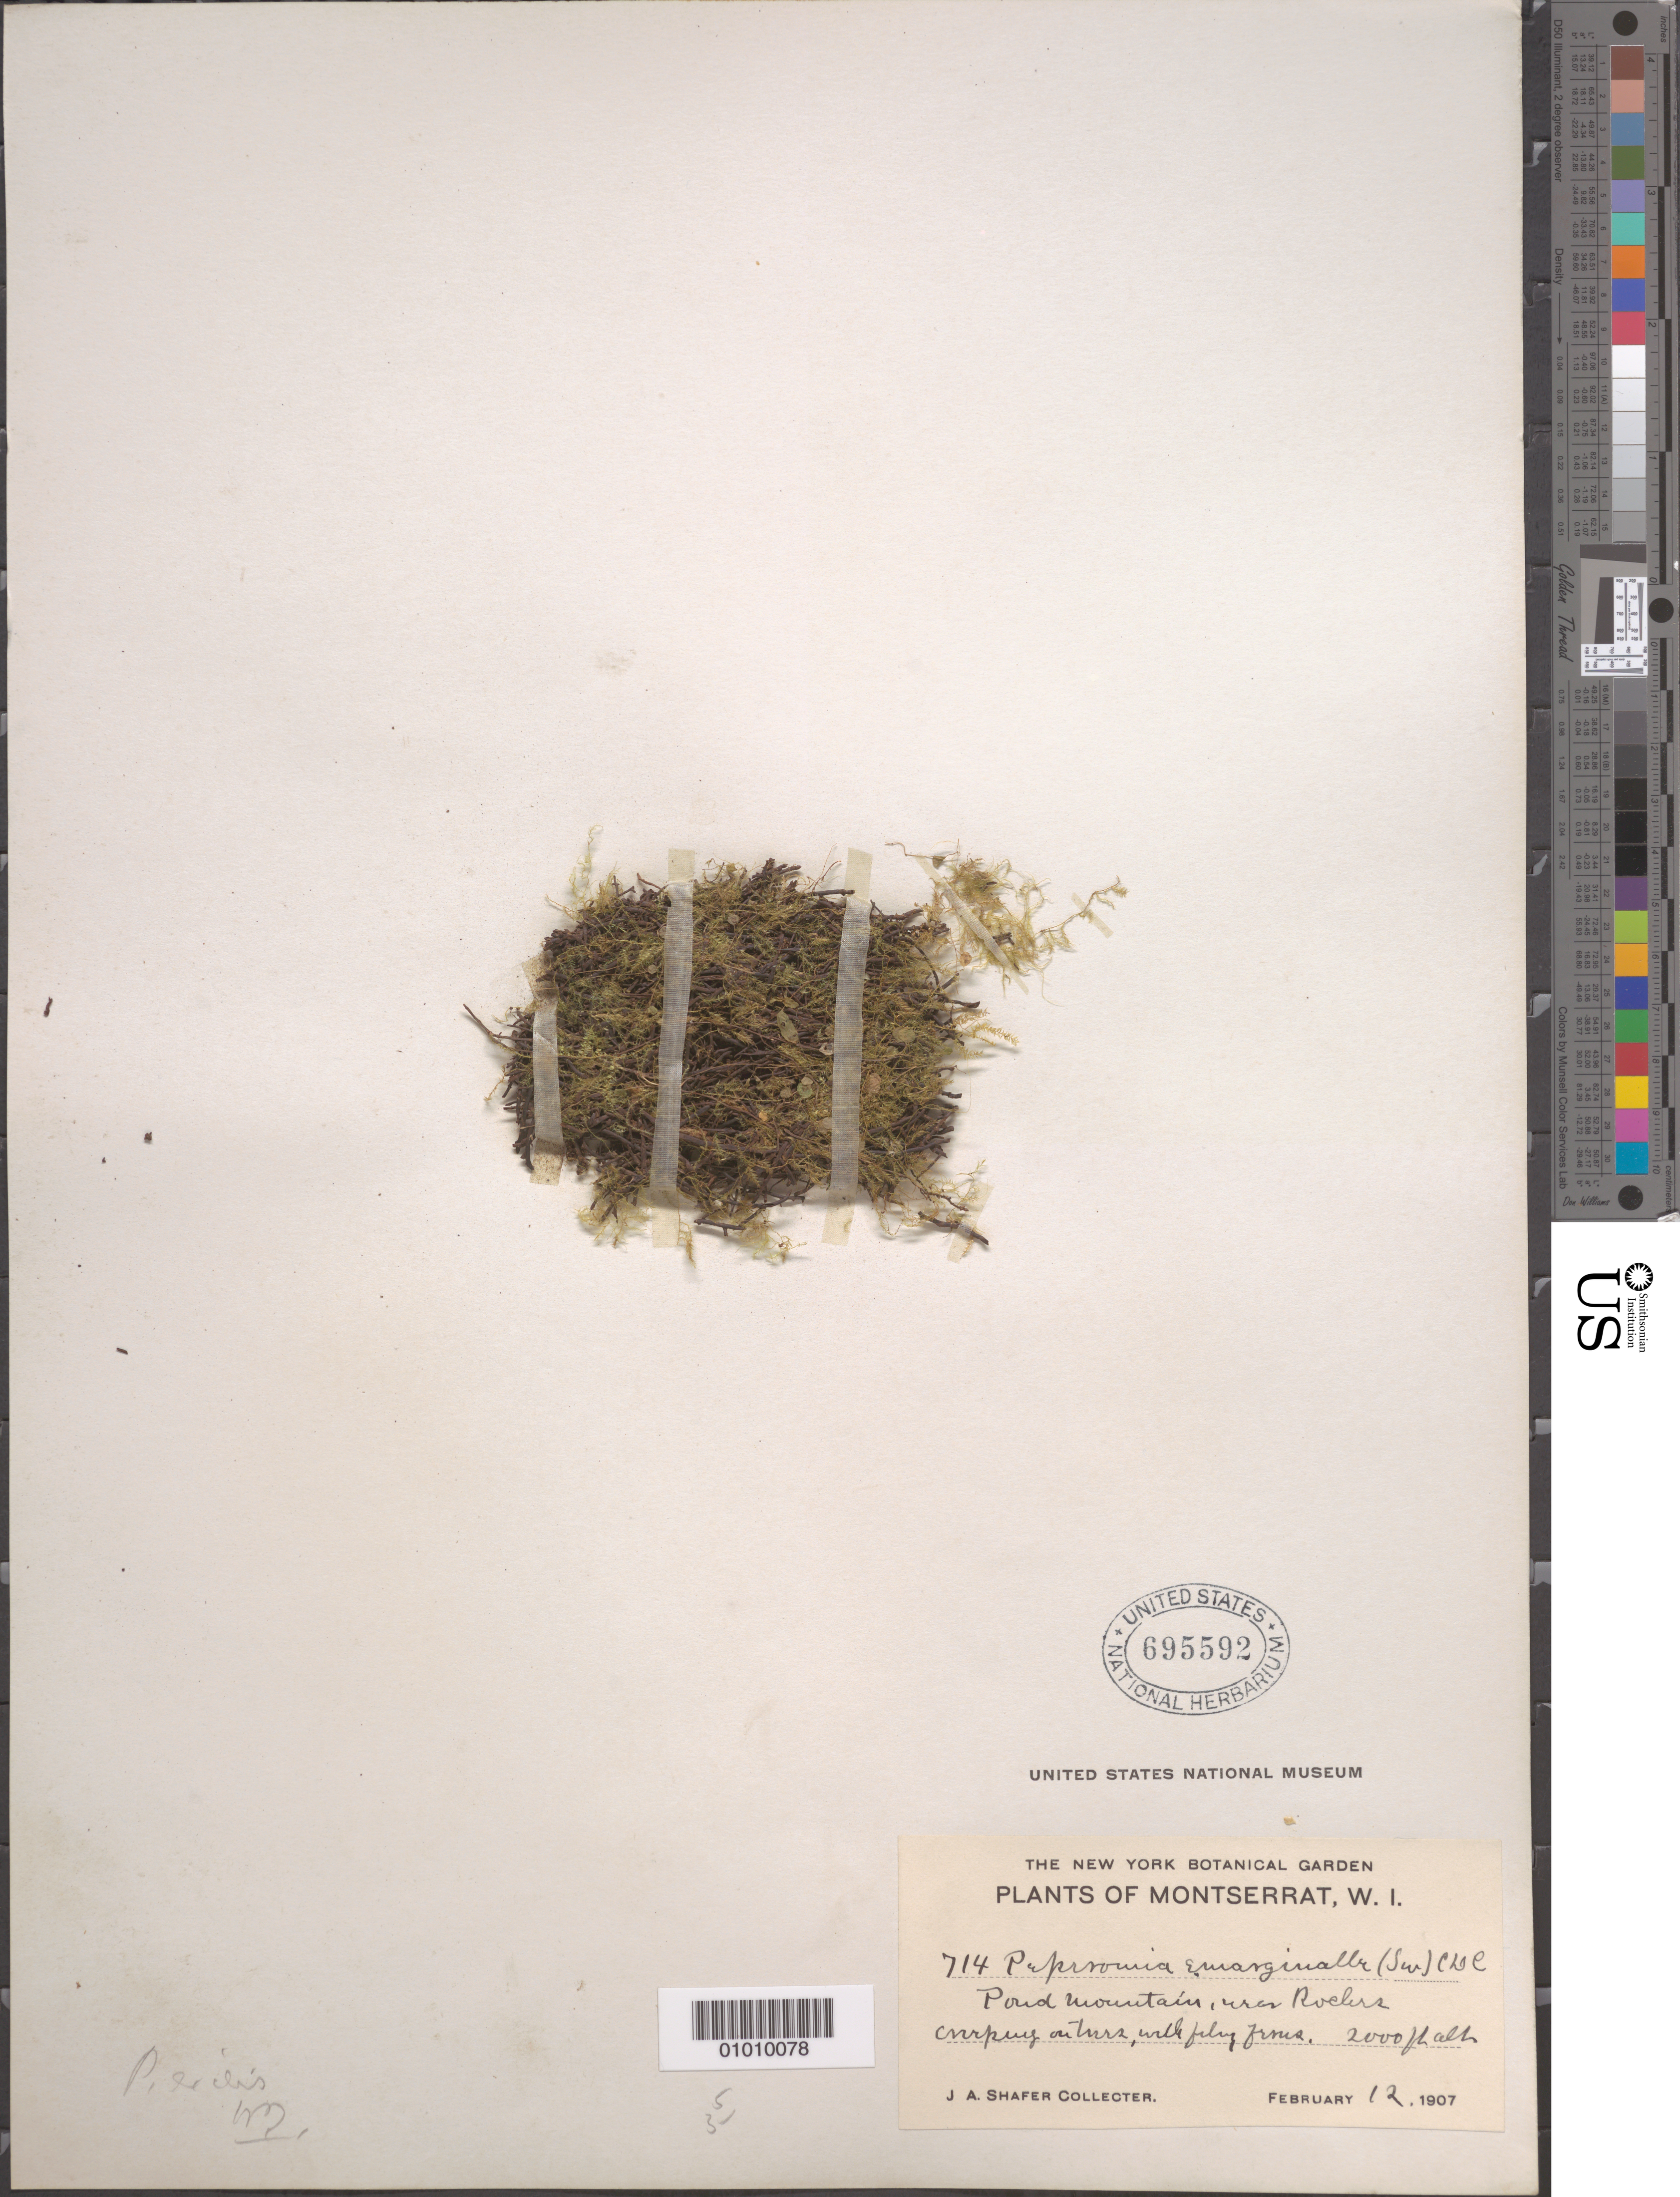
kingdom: Plantae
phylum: Tracheophyta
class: Magnoliopsida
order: Piperales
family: Piperaceae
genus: Peperomia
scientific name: Peperomia emarginella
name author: (Sw. ex Wikstr.) C. DC.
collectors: J. A. Shafer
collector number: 714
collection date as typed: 12 Feb 1907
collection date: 1907-02-12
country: Montserrat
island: Montserrat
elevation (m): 610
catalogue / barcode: US 695592